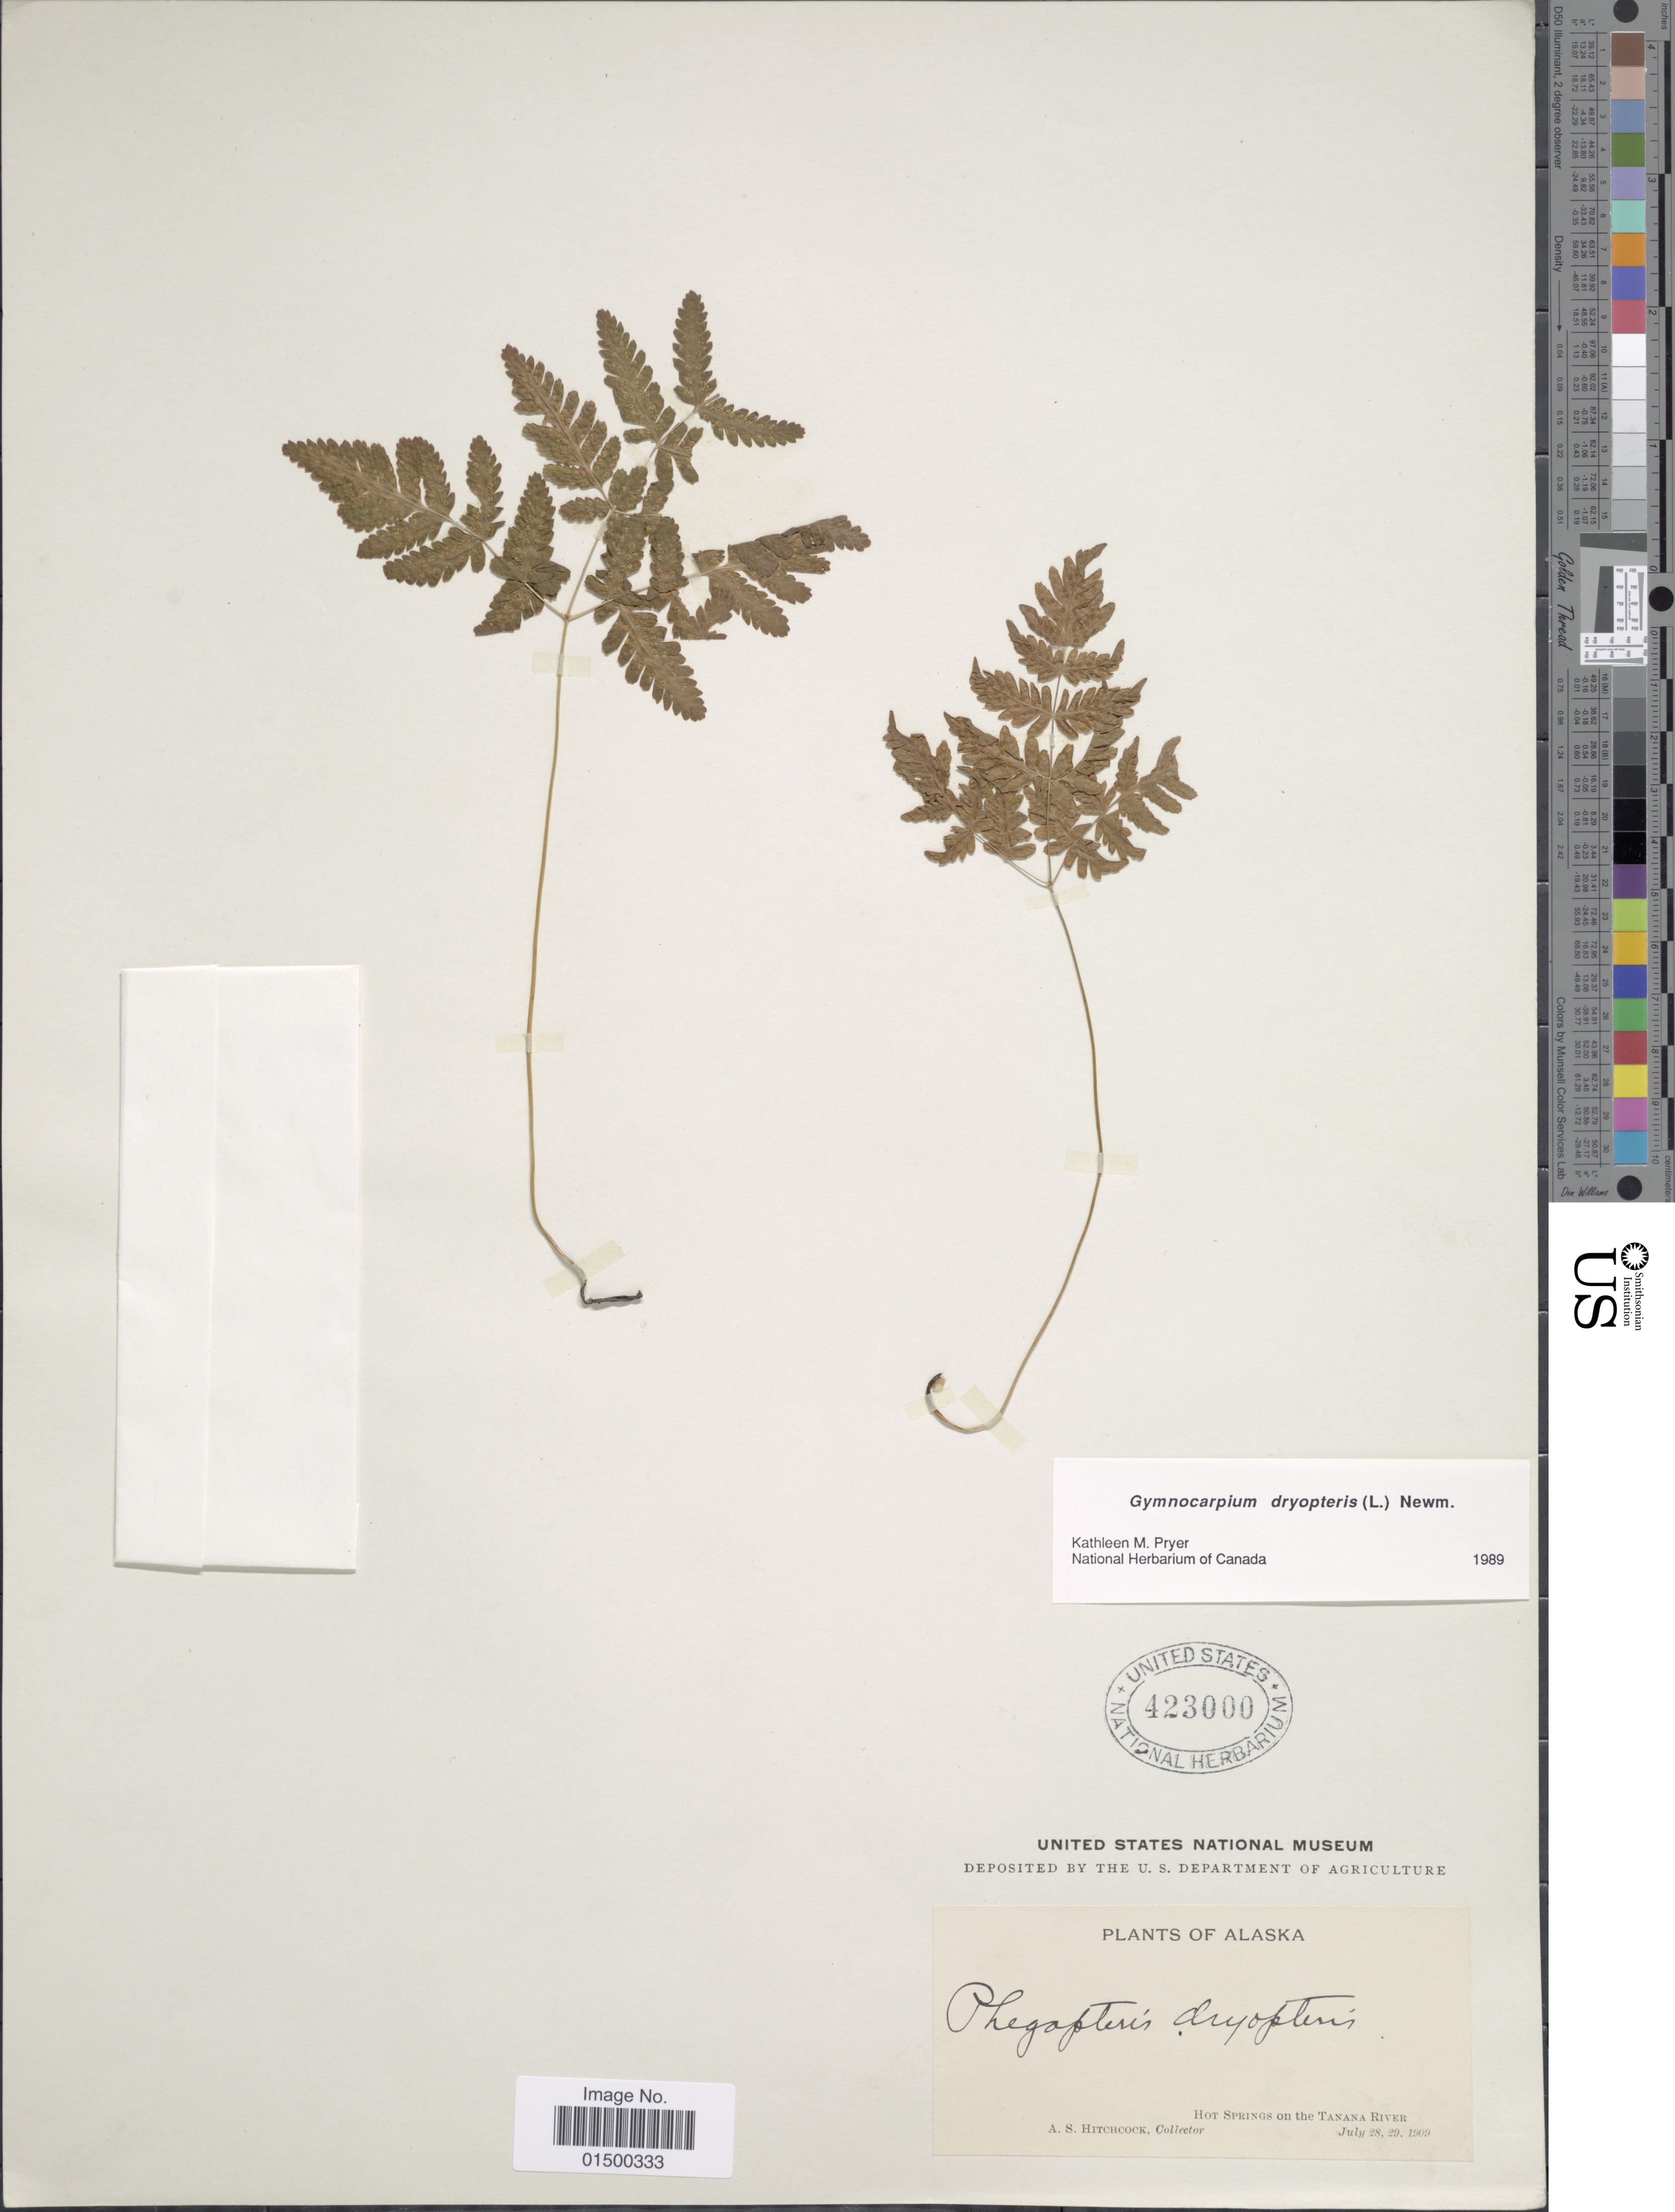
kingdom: Plantae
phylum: Tracheophyta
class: Polypodiopsida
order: Polypodiales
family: Cystopteridaceae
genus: Gymnocarpium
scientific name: Gymnocarpium dryopteris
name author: (L.) Newman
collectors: A. S. Hitchcock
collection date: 1909-07-28/1909-07-29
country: United States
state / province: Alaska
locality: Hot Springs on the Tanana River.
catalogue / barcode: US 423000